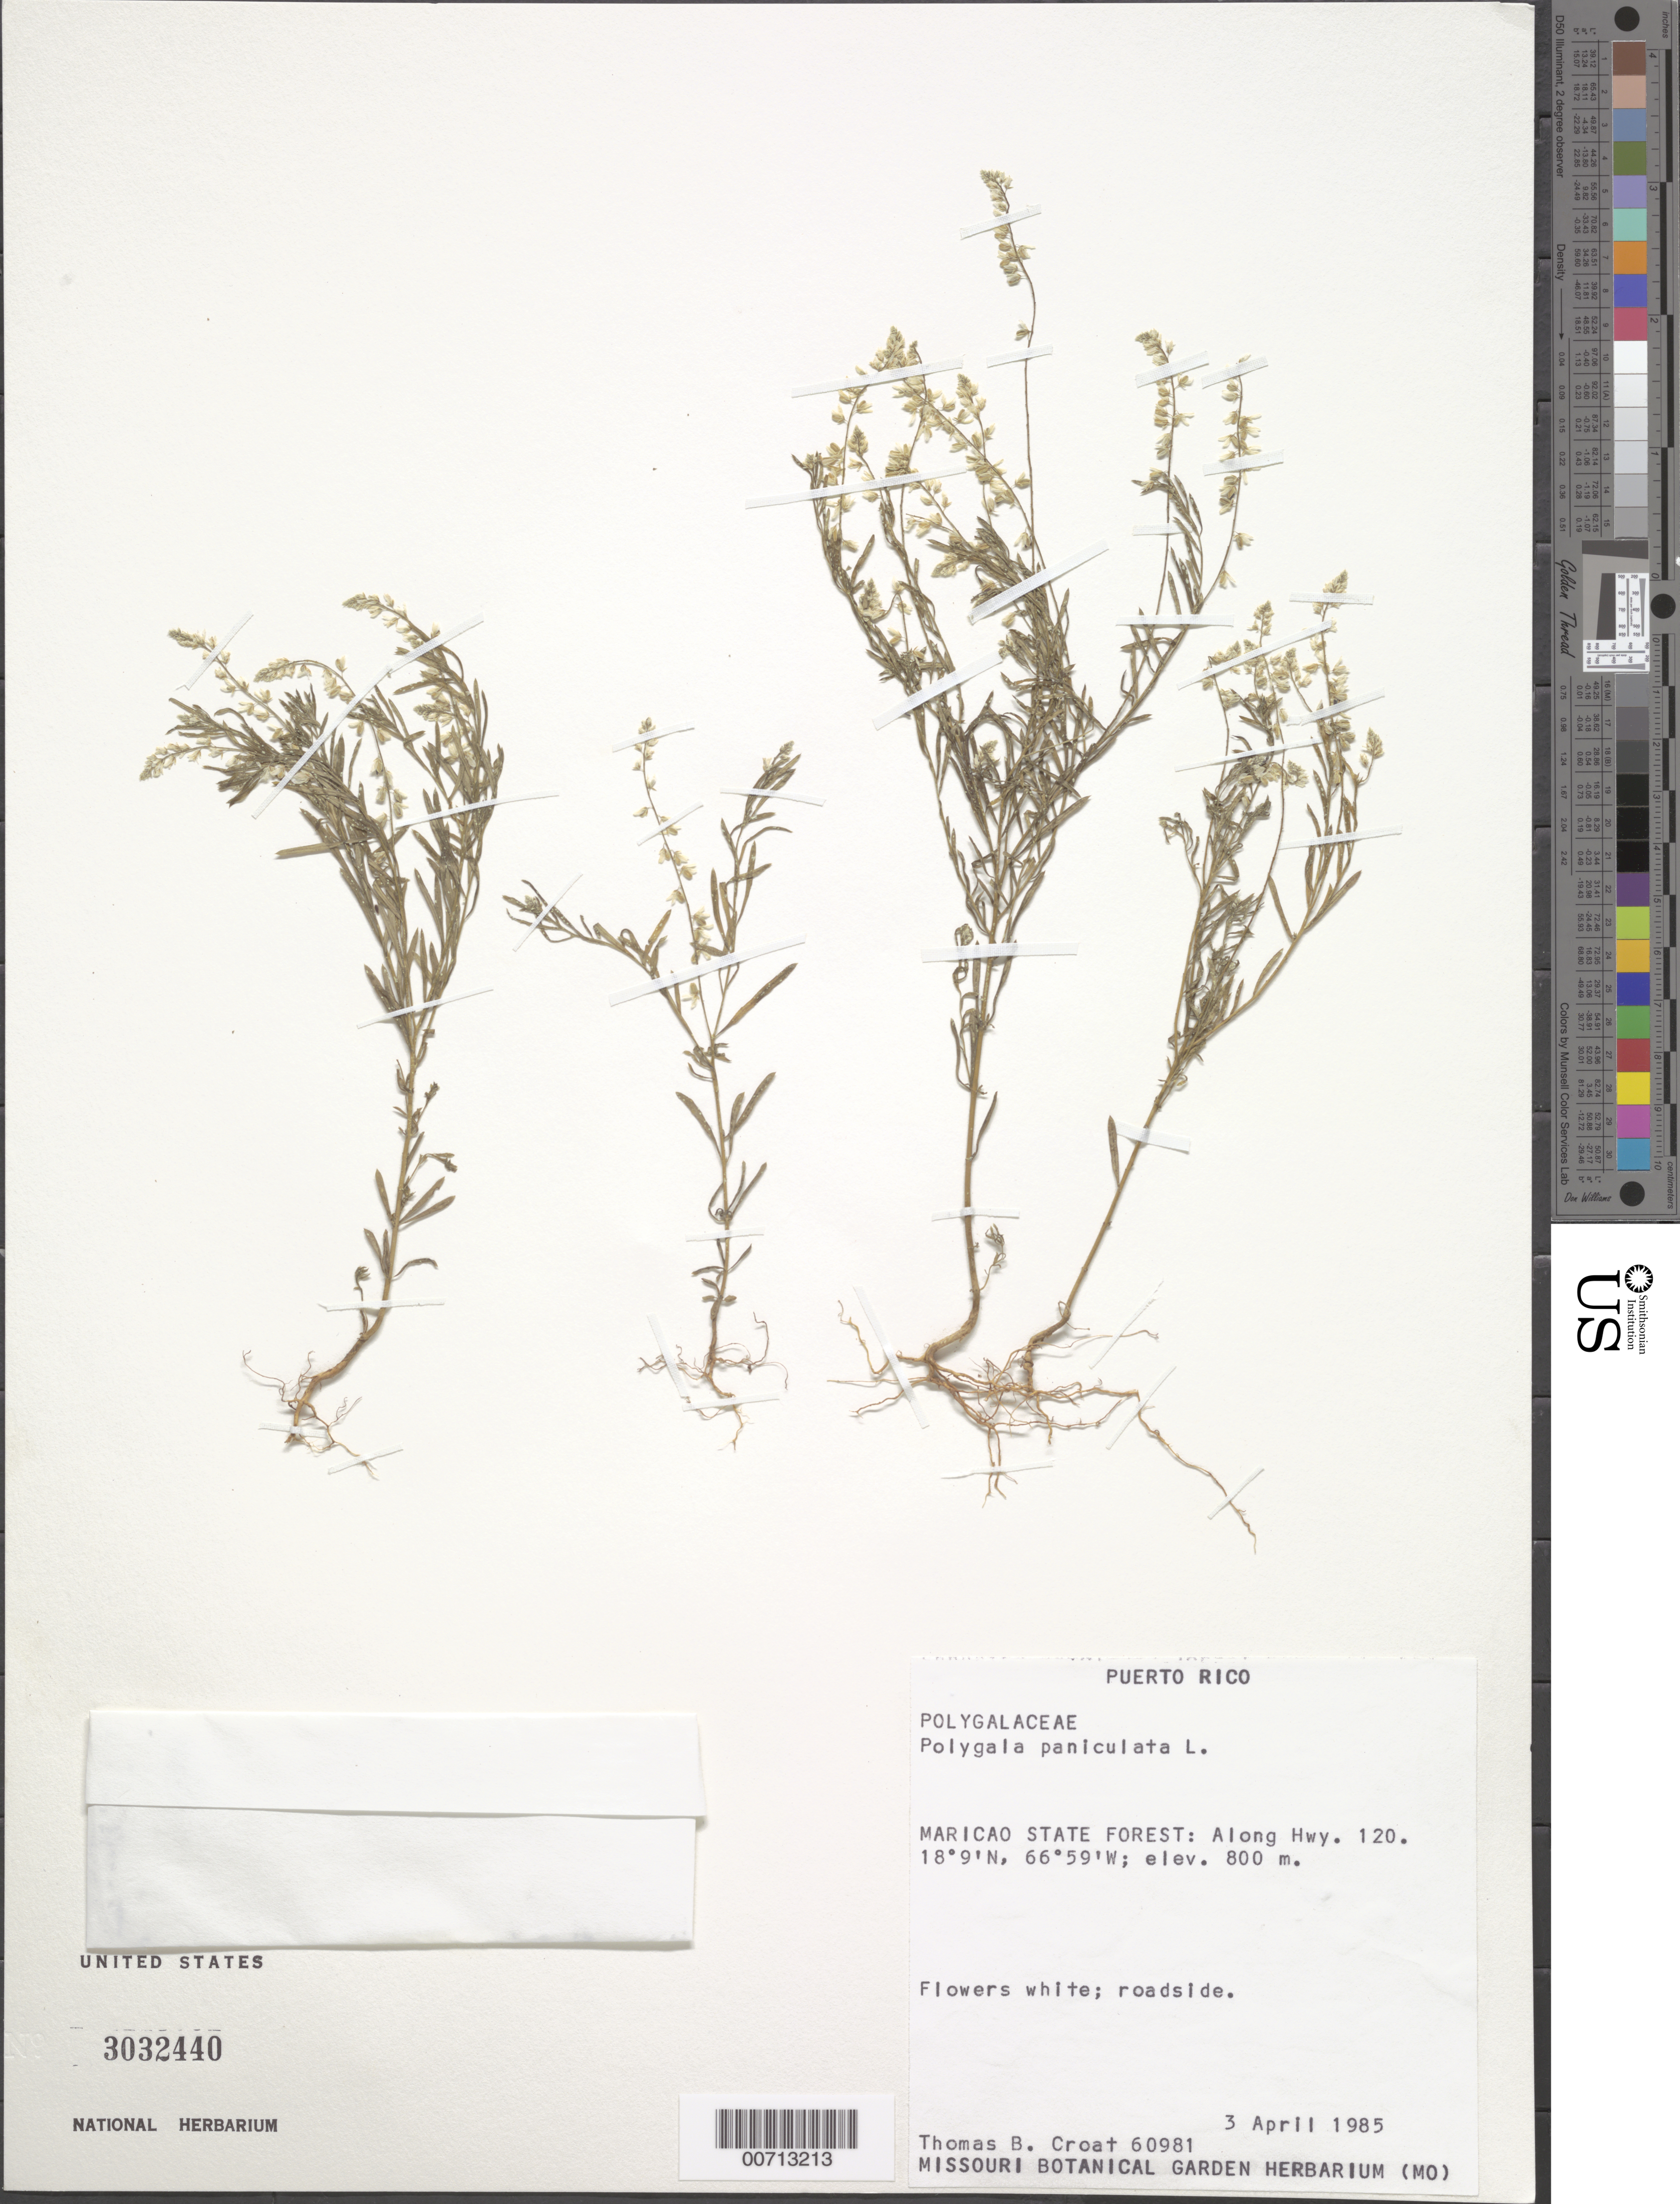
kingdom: Plantae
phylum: Tracheophyta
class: Magnoliopsida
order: Fabales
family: Polygalaceae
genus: Polygala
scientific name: Polygala paniculata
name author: L.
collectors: T. B. Croat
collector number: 60981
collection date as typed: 03 Apr 1985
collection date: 1985-04-03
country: Puerto Rico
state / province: Maricao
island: Greater Antilles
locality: Maricao State Forest: along hwy 120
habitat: Roadside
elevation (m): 800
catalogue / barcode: US 3032440